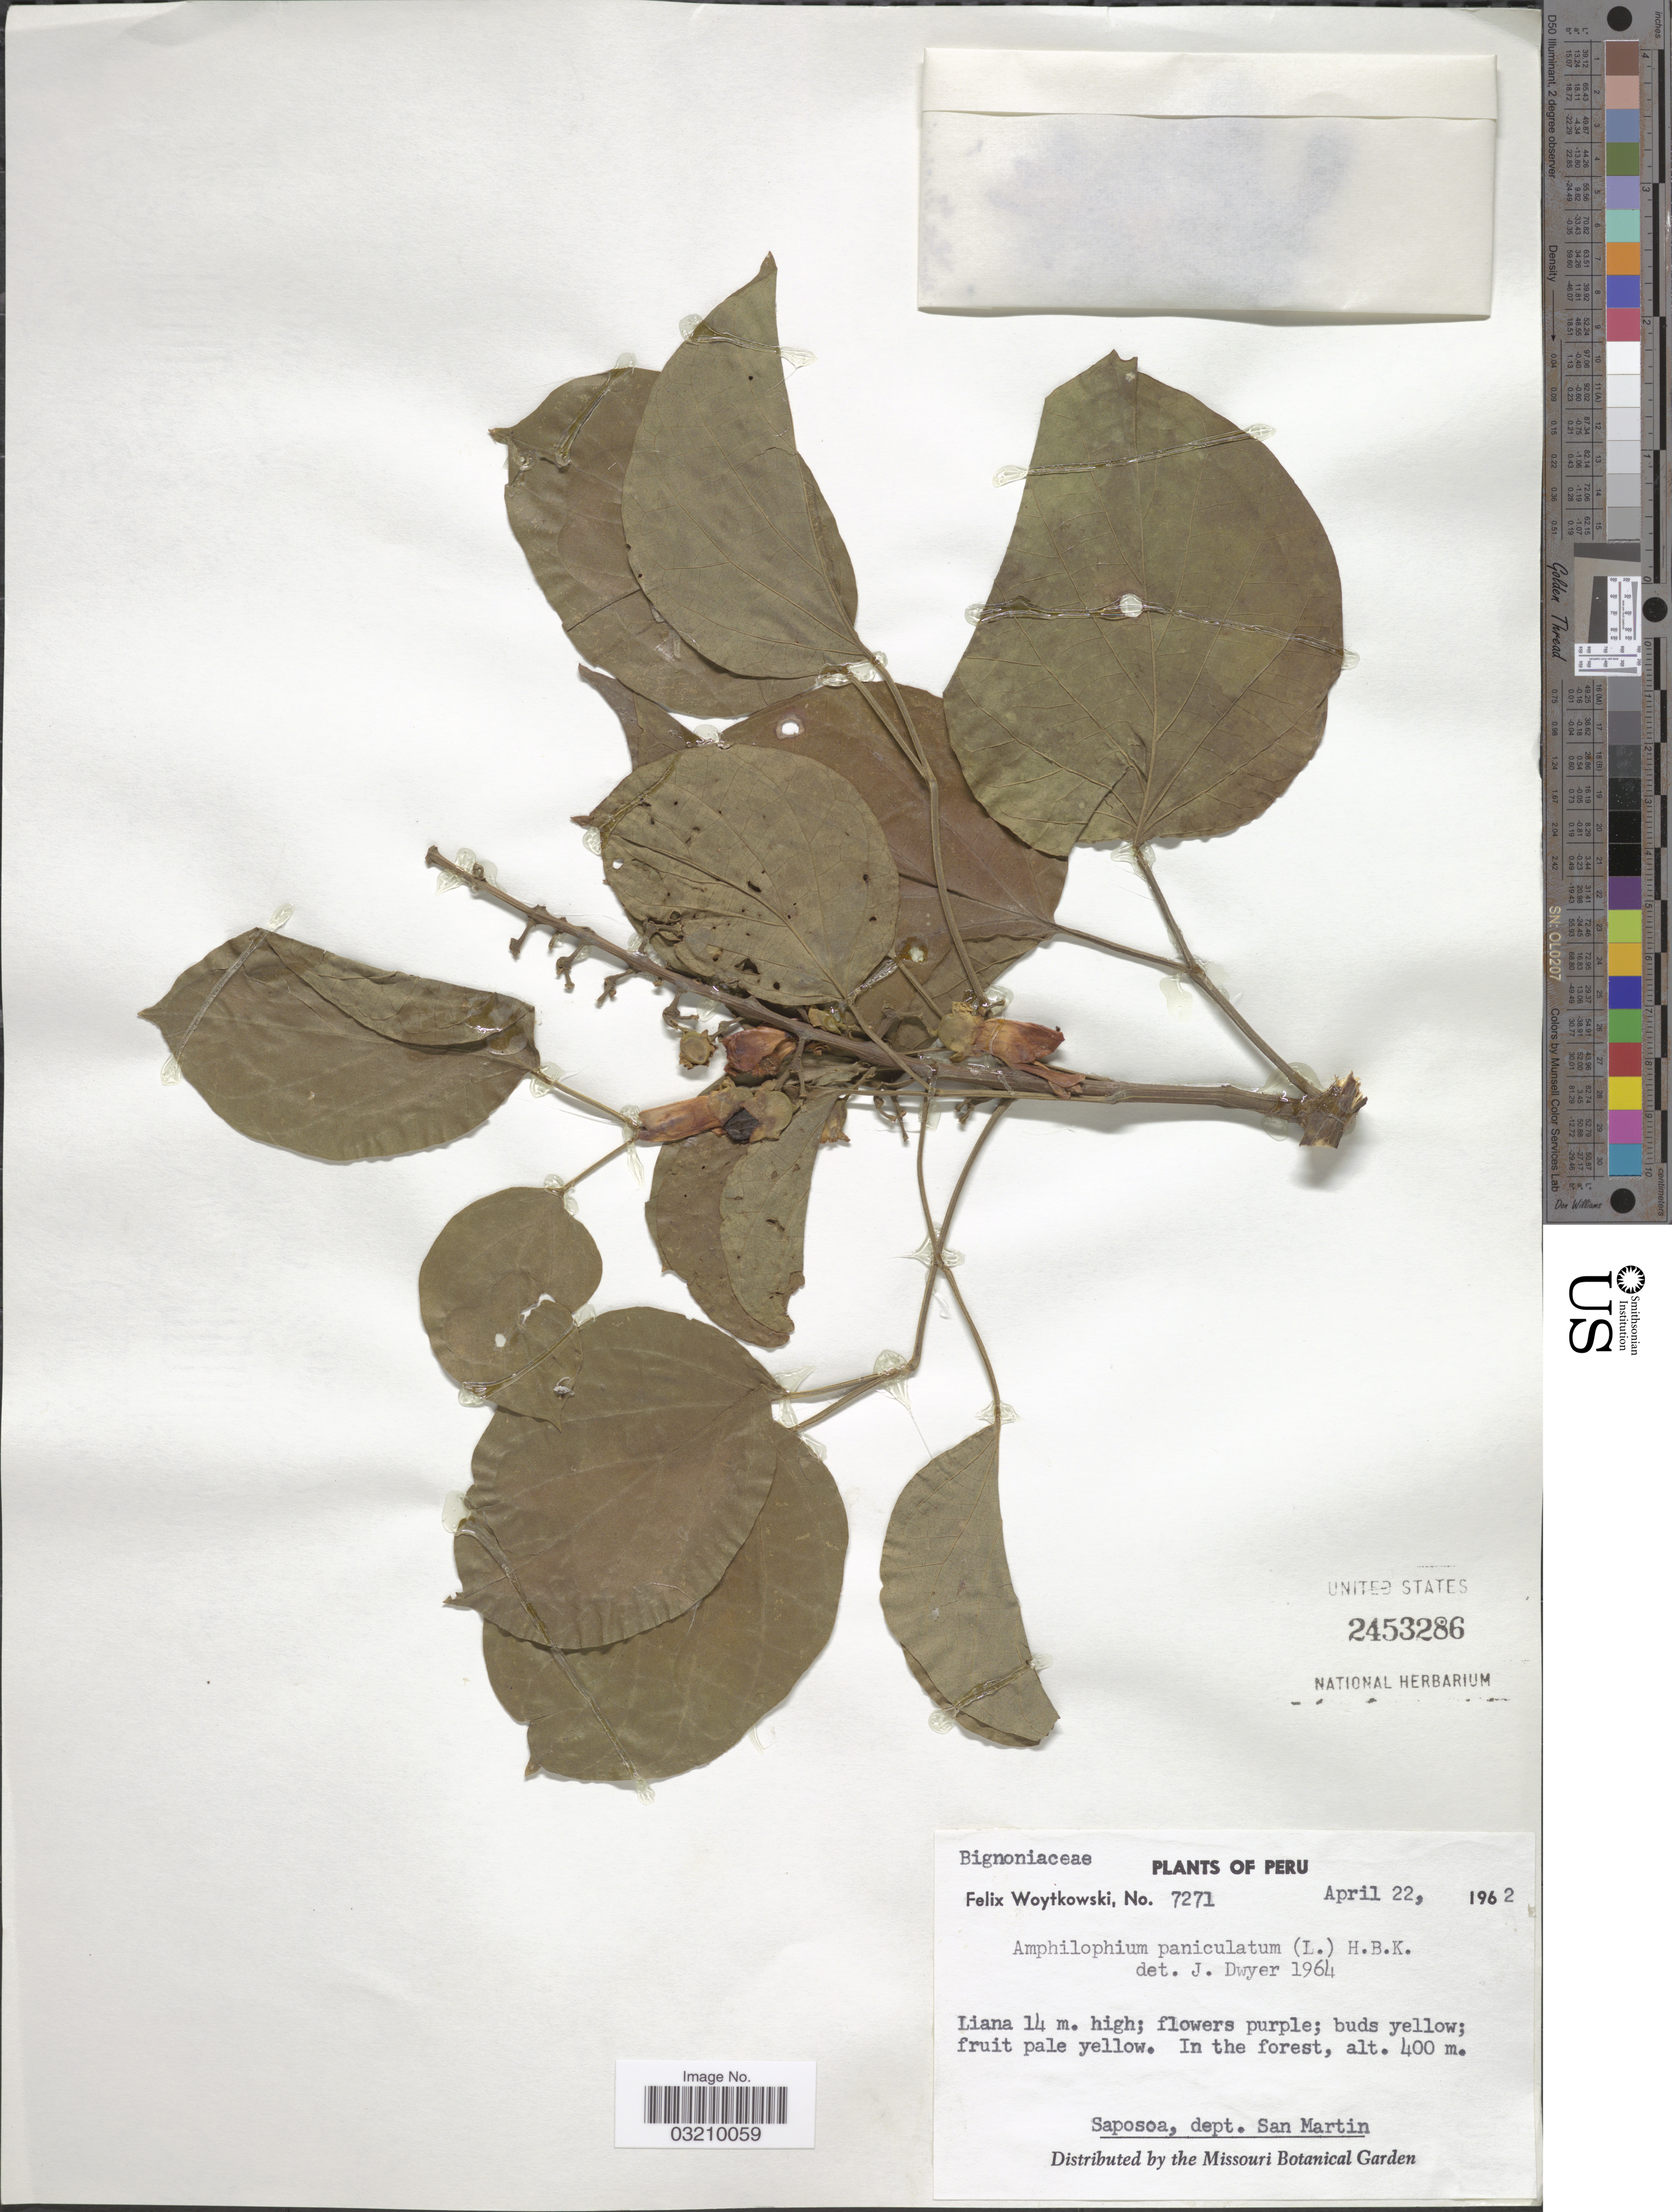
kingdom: Plantae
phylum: Tracheophyta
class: Magnoliopsida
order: Lamiales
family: Bignoniaceae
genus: Amphilophium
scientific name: Amphilophium paniculatum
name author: (L.) Kunth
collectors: F. Woytkowski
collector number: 7271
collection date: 1962-04-22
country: Peru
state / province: San Martín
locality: Saposoa, dept. San Martin.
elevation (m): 400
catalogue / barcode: US 2453286